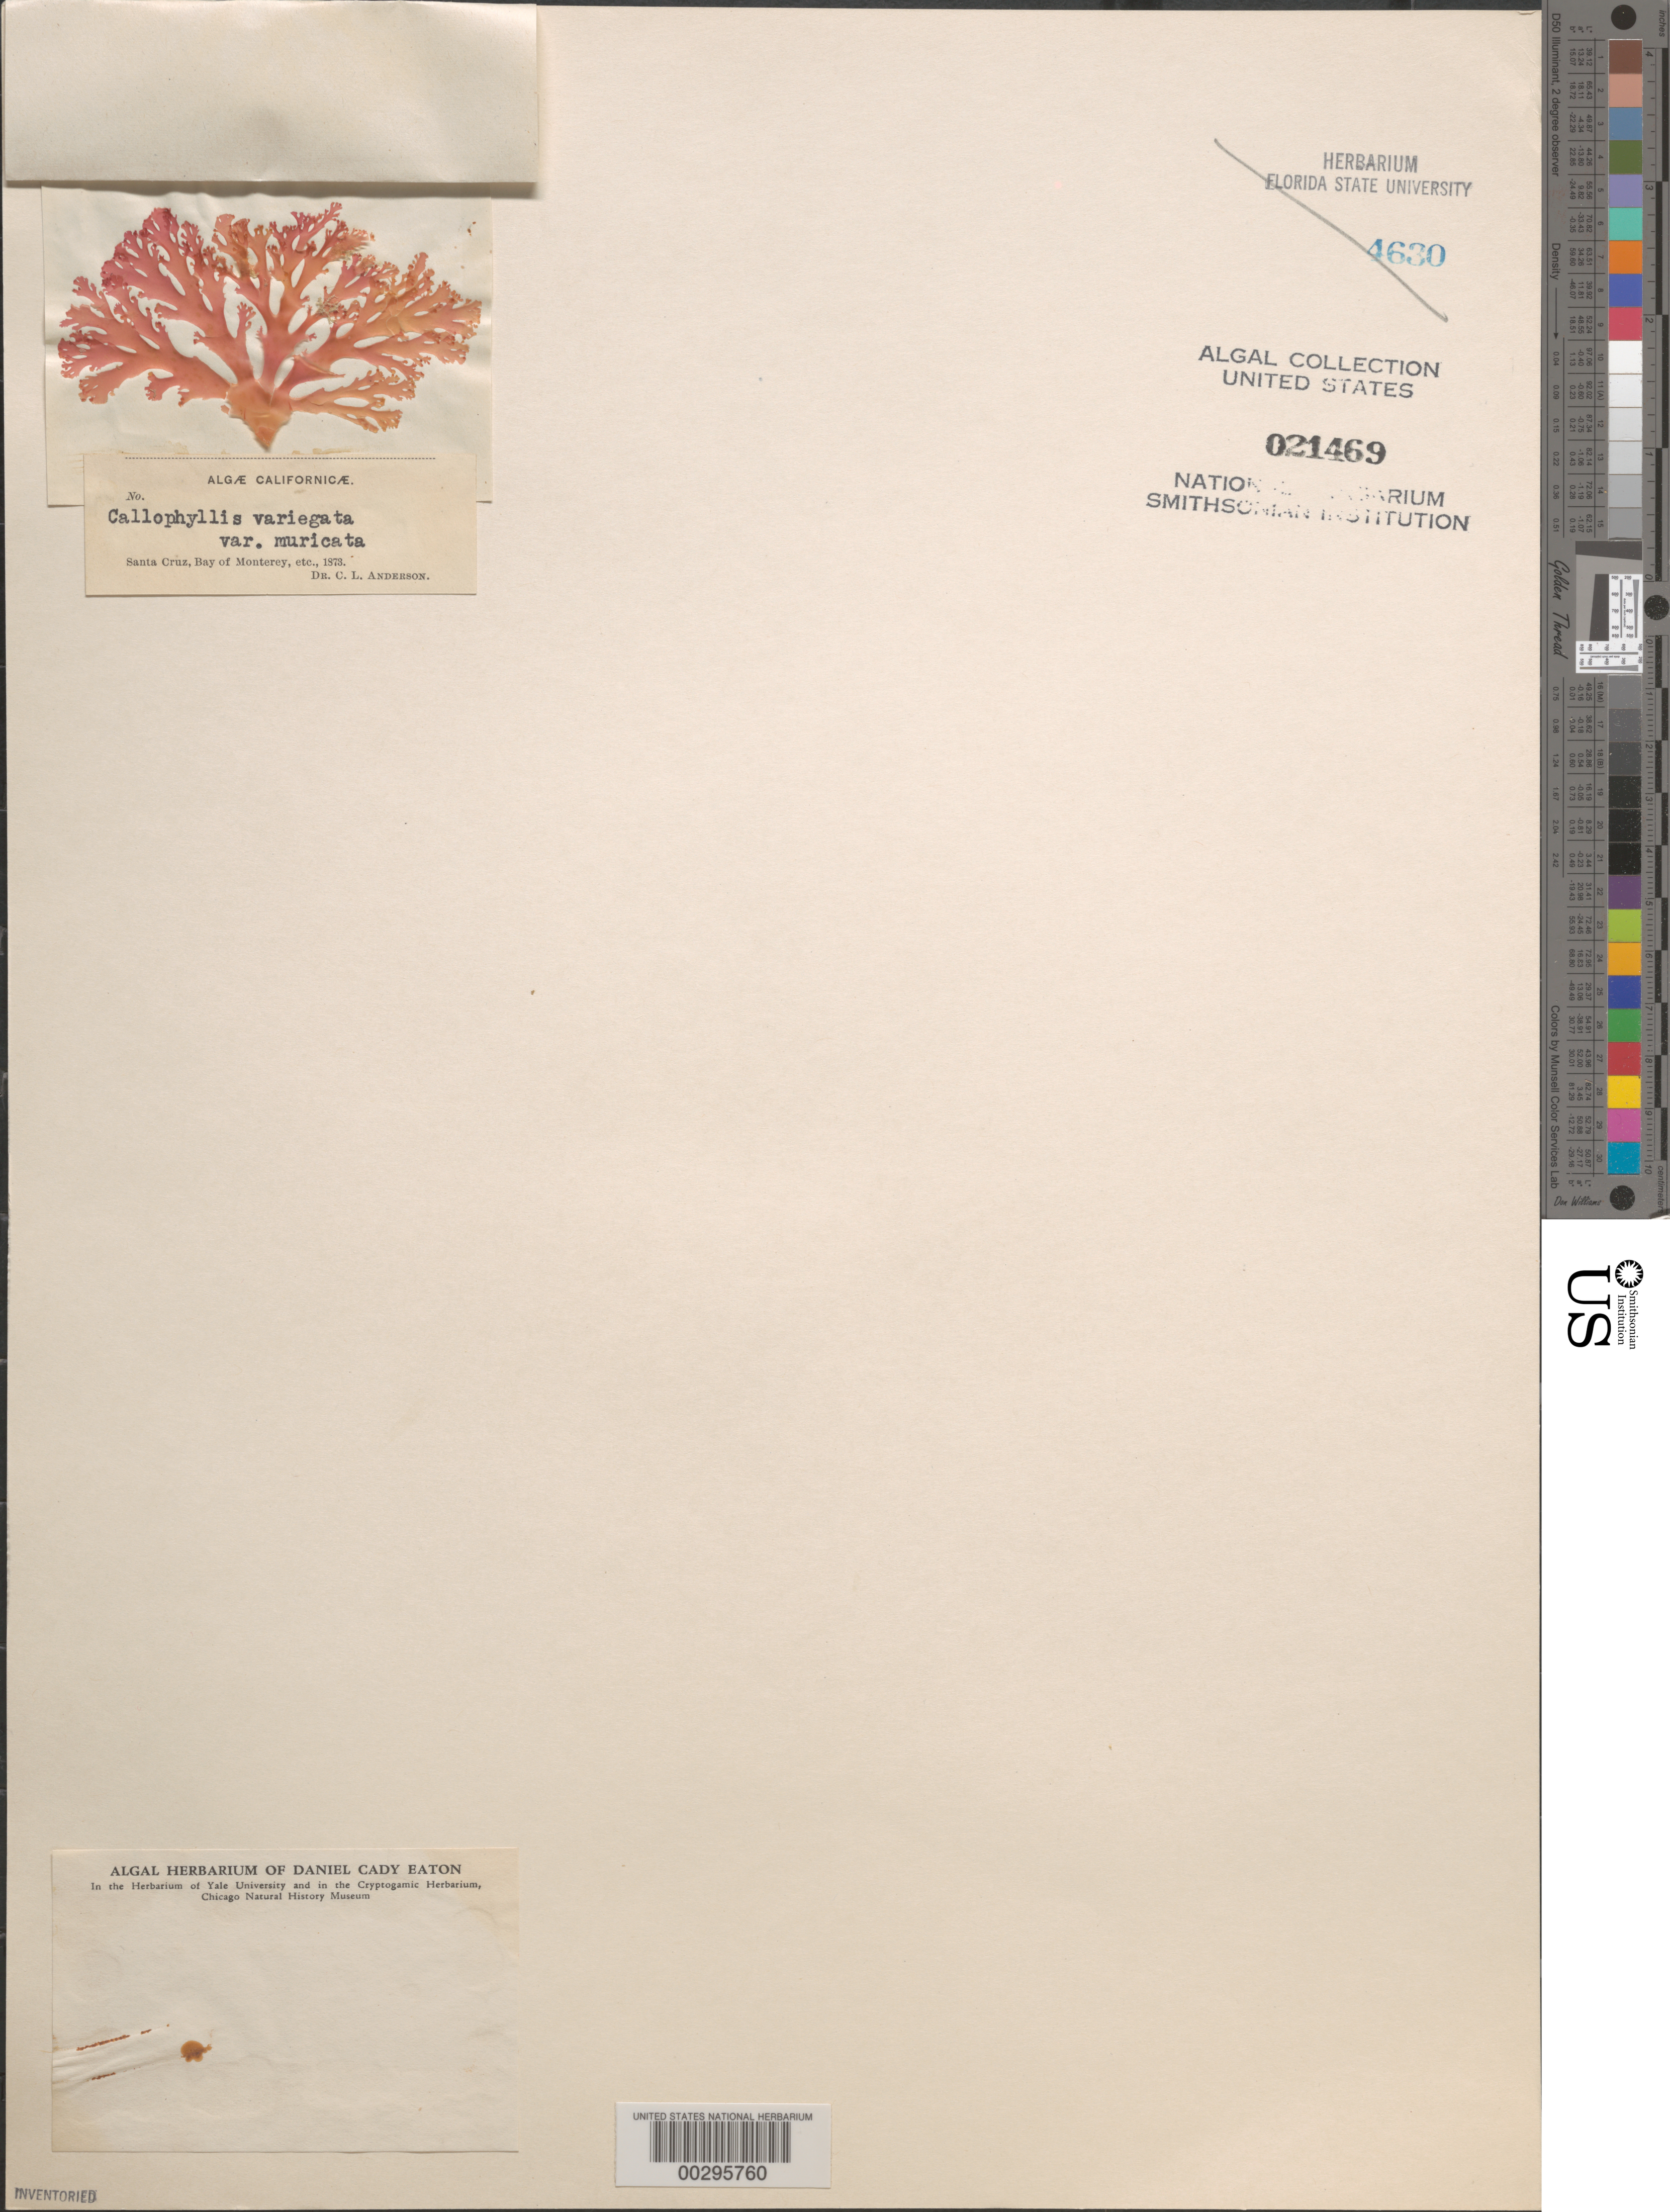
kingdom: Plantae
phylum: Rhodophyta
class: Florideophyceae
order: Gigartinales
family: Kallymeniaceae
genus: Callophyllis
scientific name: Callophyllis variegata var. muricata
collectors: C. L. Anderson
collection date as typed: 1873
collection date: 1873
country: United States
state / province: California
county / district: Santa Cruz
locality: Santa Cruz, Monterey Bay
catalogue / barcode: US 21469